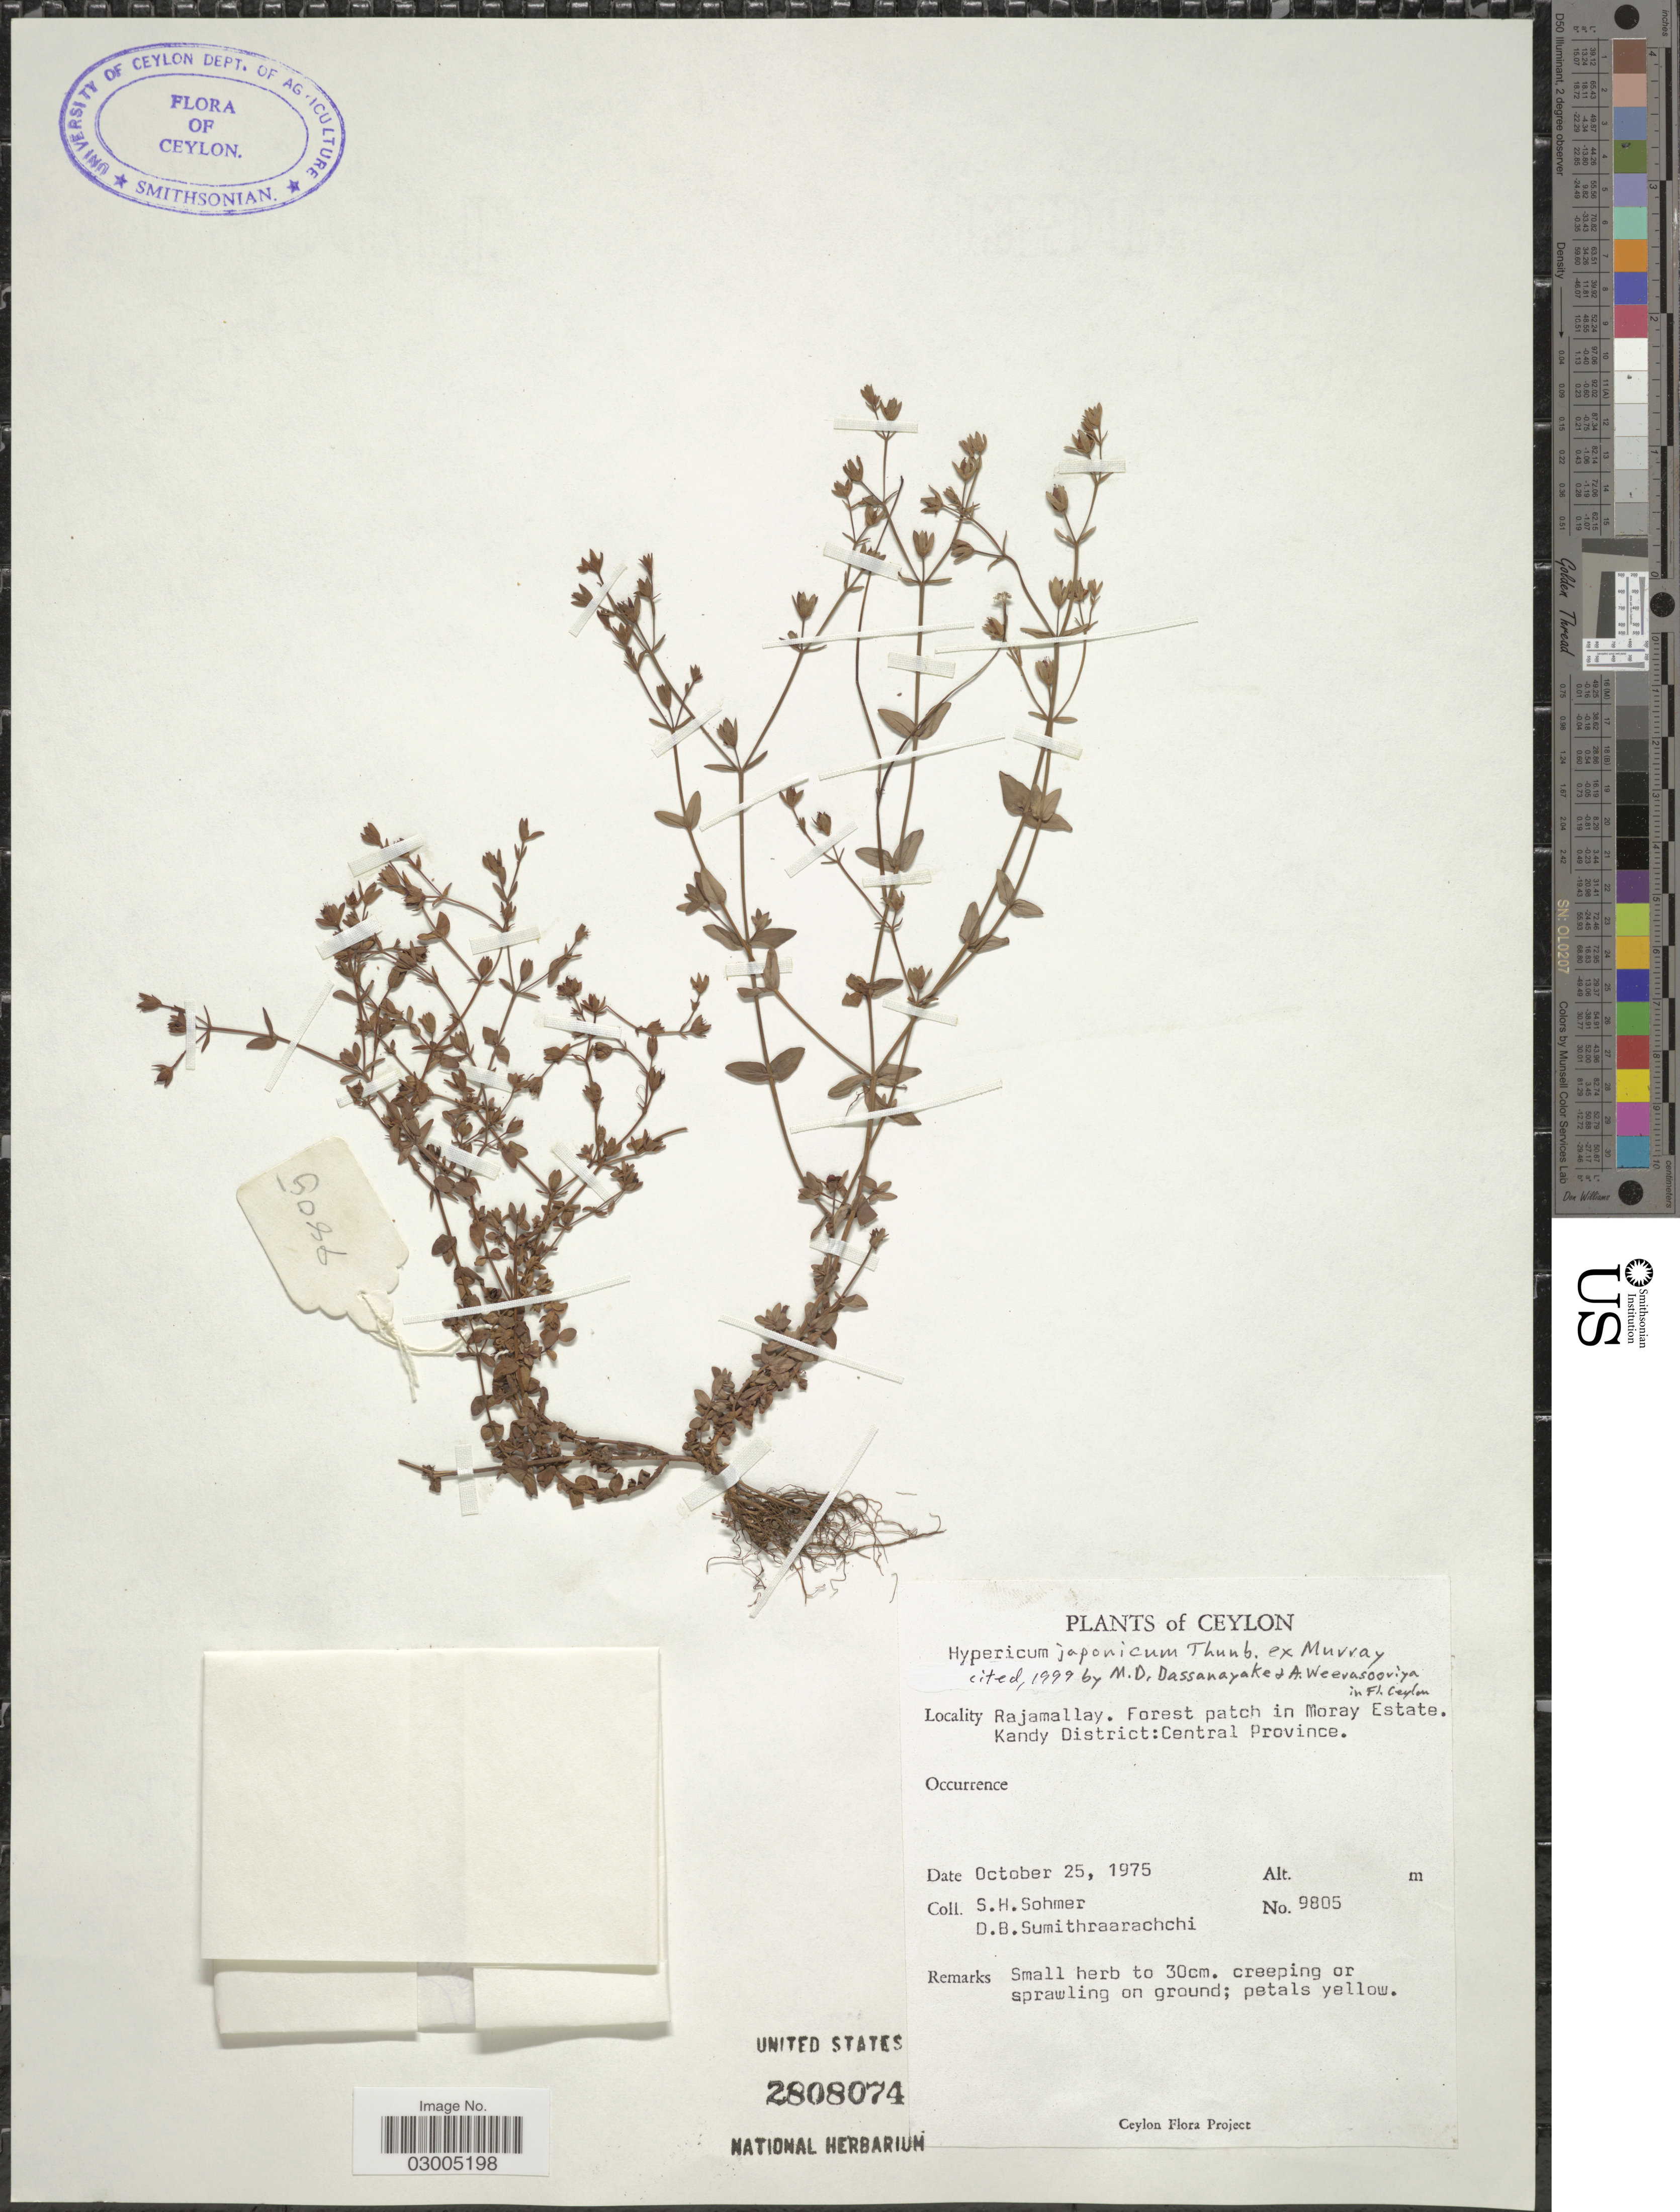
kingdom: Plantae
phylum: Tracheophyta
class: Magnoliopsida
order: Malpighiales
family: Hypericaceae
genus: Hypericum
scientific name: Hypericum japonicum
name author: Thunb.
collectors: S. H. Sohmer & D. B. Sumithraarachchi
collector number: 9805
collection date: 1975-10-25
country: Sri Lanka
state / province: Central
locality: Ceylon. Rajamallay. Forest patch in Moray Estate. Kandy District.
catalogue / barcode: US 2808074